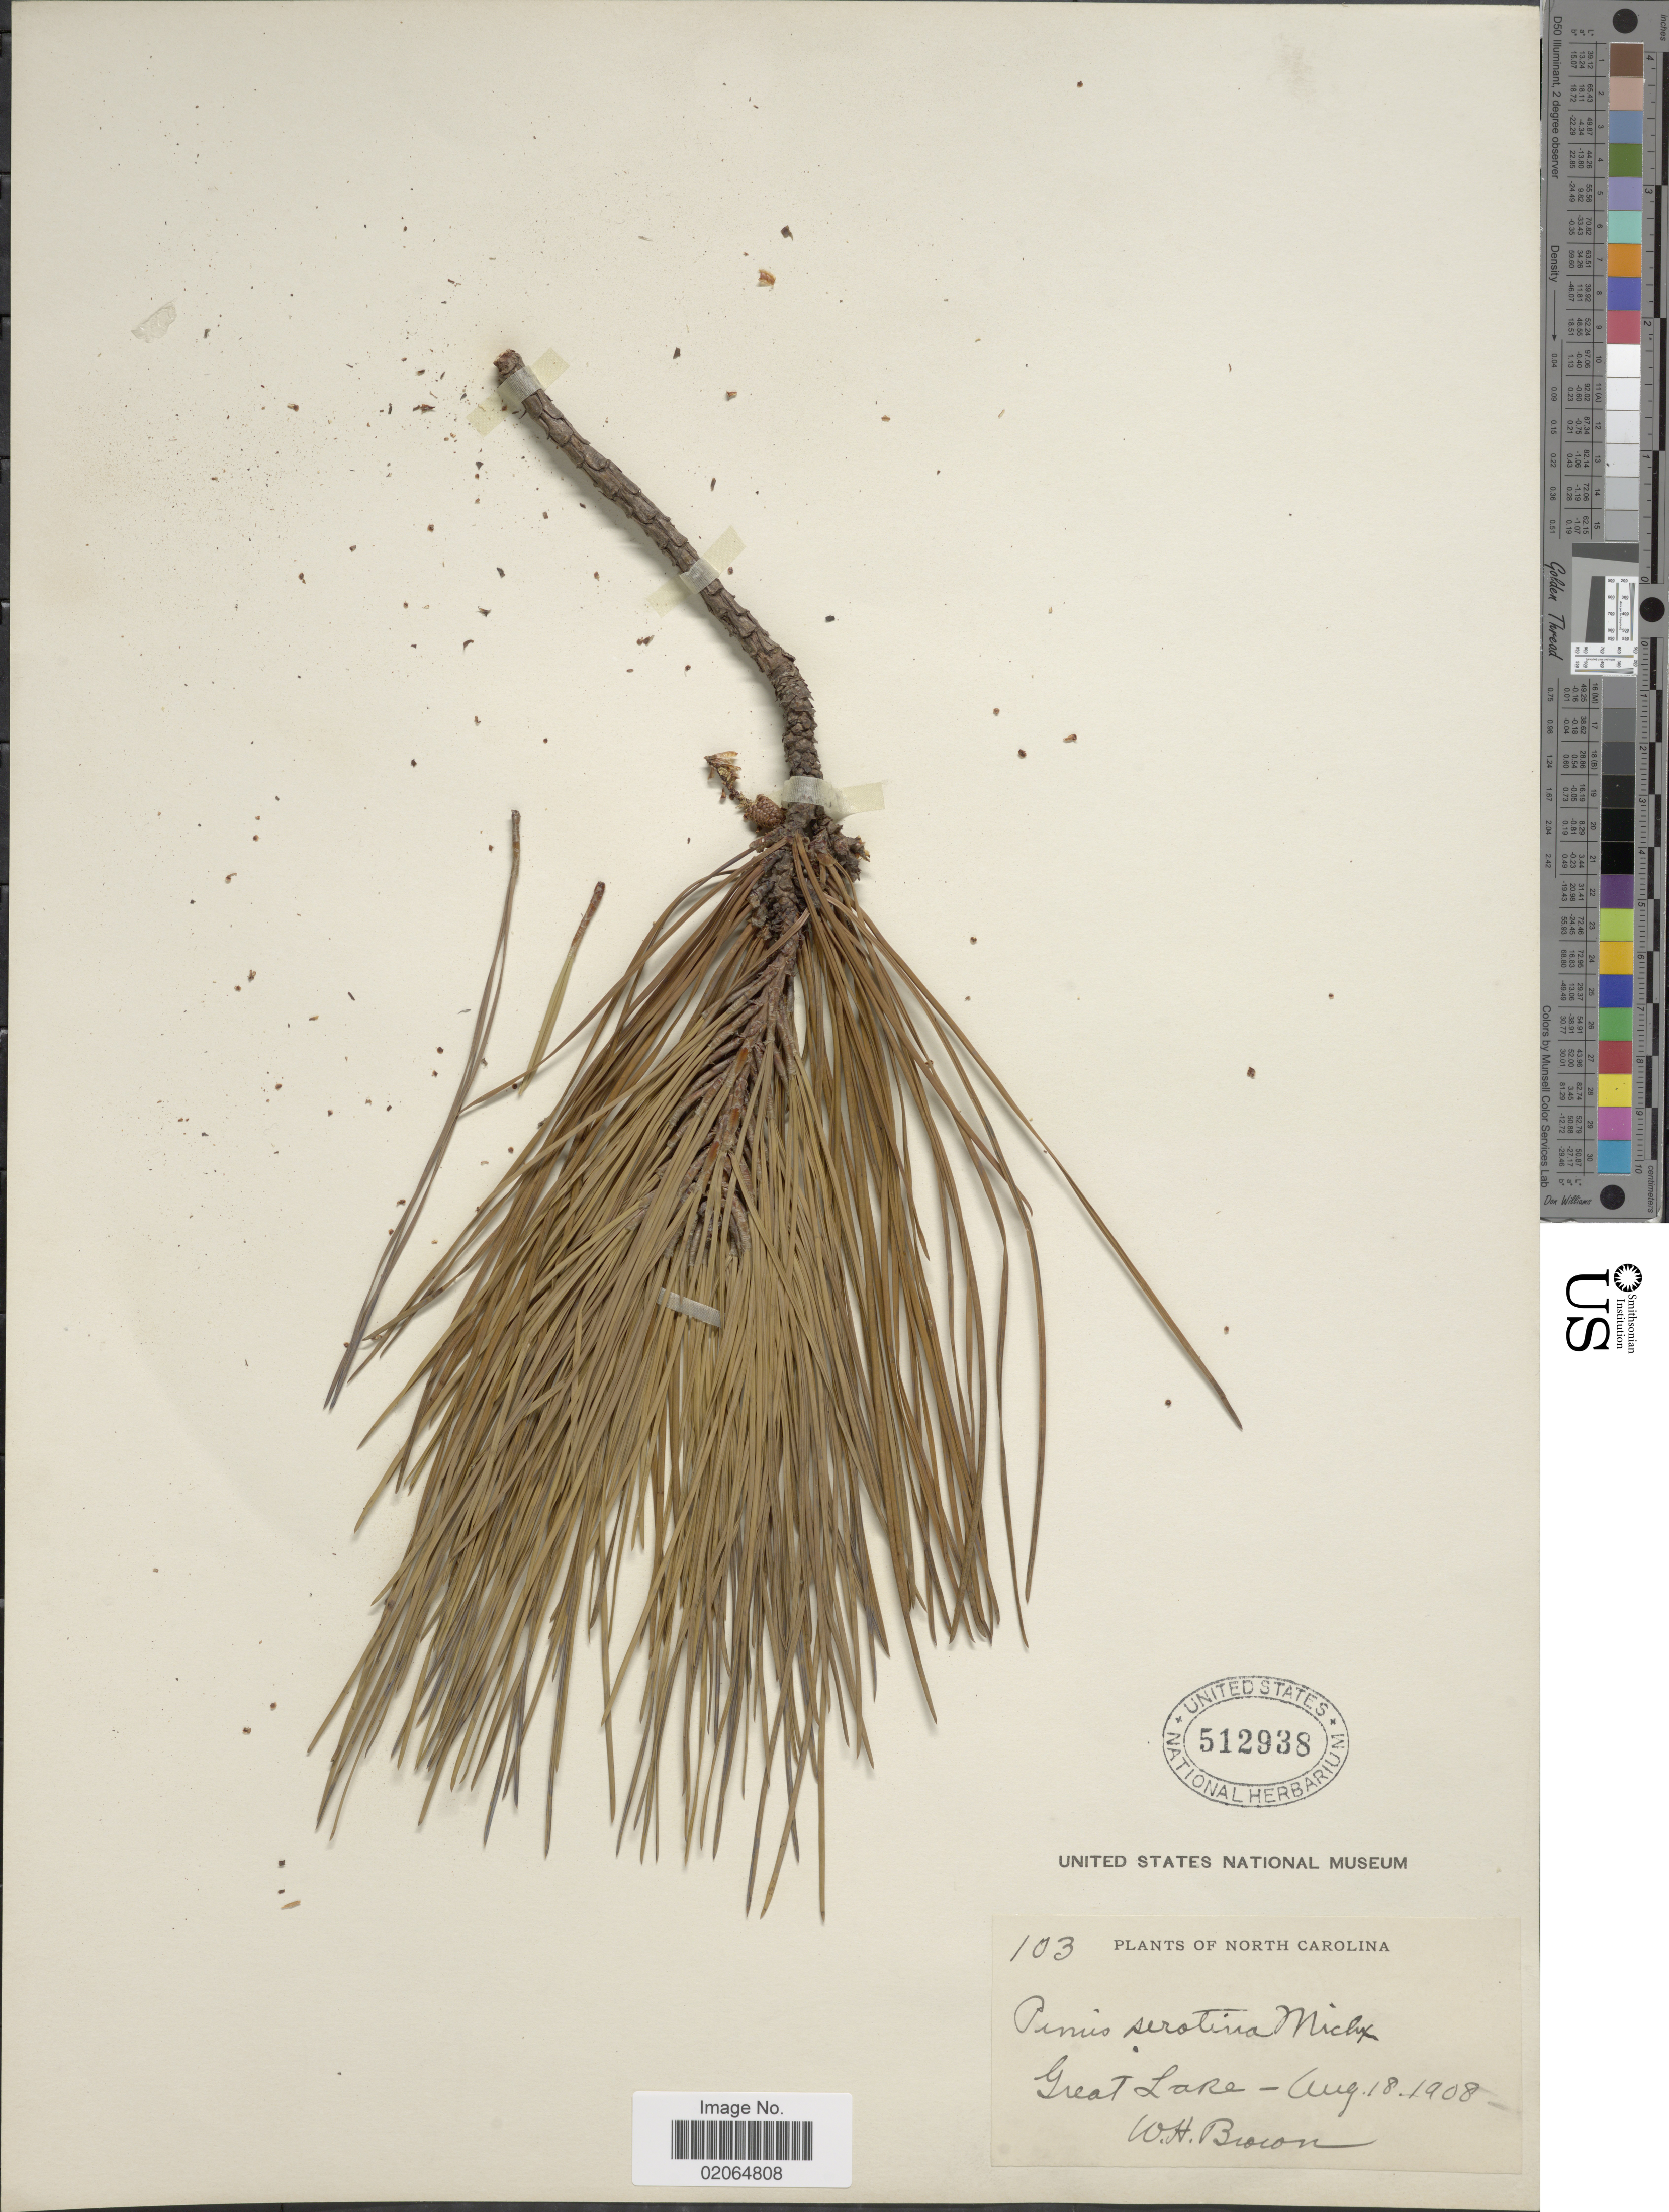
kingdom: Plantae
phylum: Tracheophyta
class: Pinopsida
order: Pinales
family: Pinaceae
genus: Pinus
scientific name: Pinus serotina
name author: Michx.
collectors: W. H. Brown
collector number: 103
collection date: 1908-08-18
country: United States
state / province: North Carolina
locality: Great Lake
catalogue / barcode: US 512938